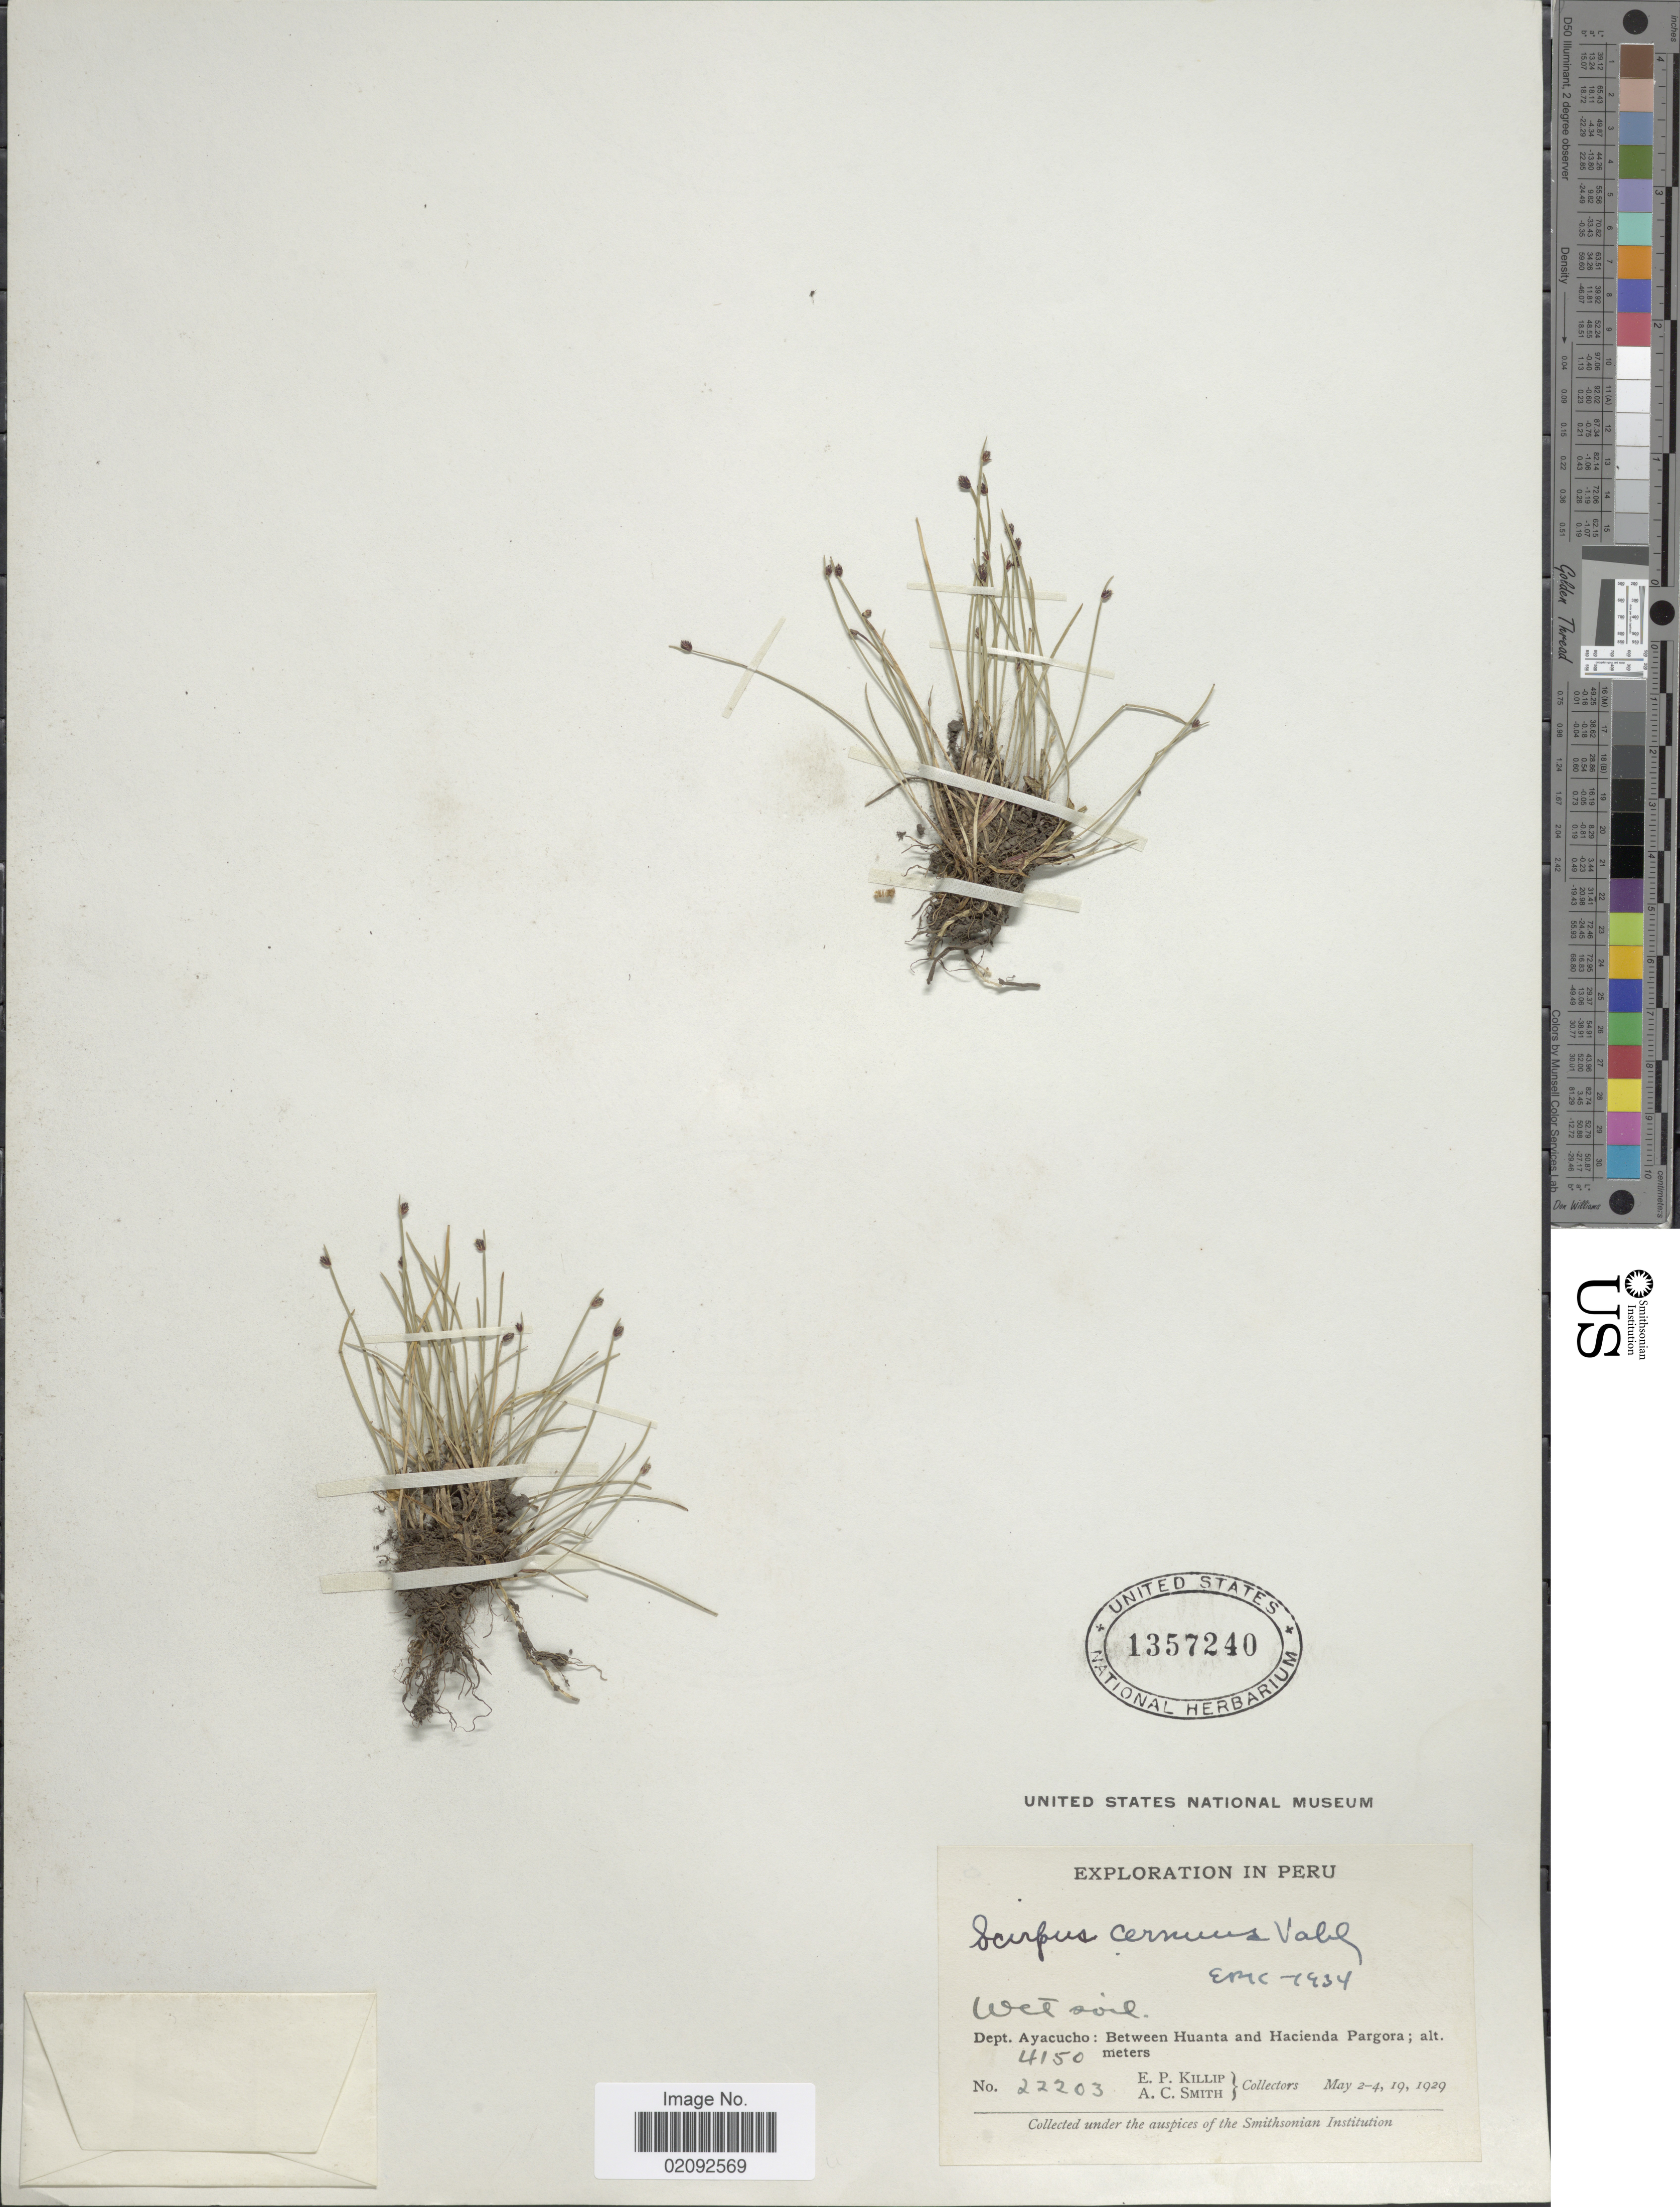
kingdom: Plantae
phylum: Tracheophyta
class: Liliopsida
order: Poales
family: Cyperaceae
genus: Isolepis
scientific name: Isolepis cernua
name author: (Vahl) Roem. & Schult.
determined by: Strong, Mark T., (BOT), Smithsonian Institution - National Museum of Natural History (UNITED STATES)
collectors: E. P. Killip & A. C. Smith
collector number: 22203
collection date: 1929-05-02/1929-05-19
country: Peru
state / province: Ayacucho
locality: Between Huanta and Hacienda Pargora.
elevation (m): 4150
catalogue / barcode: US 1357240